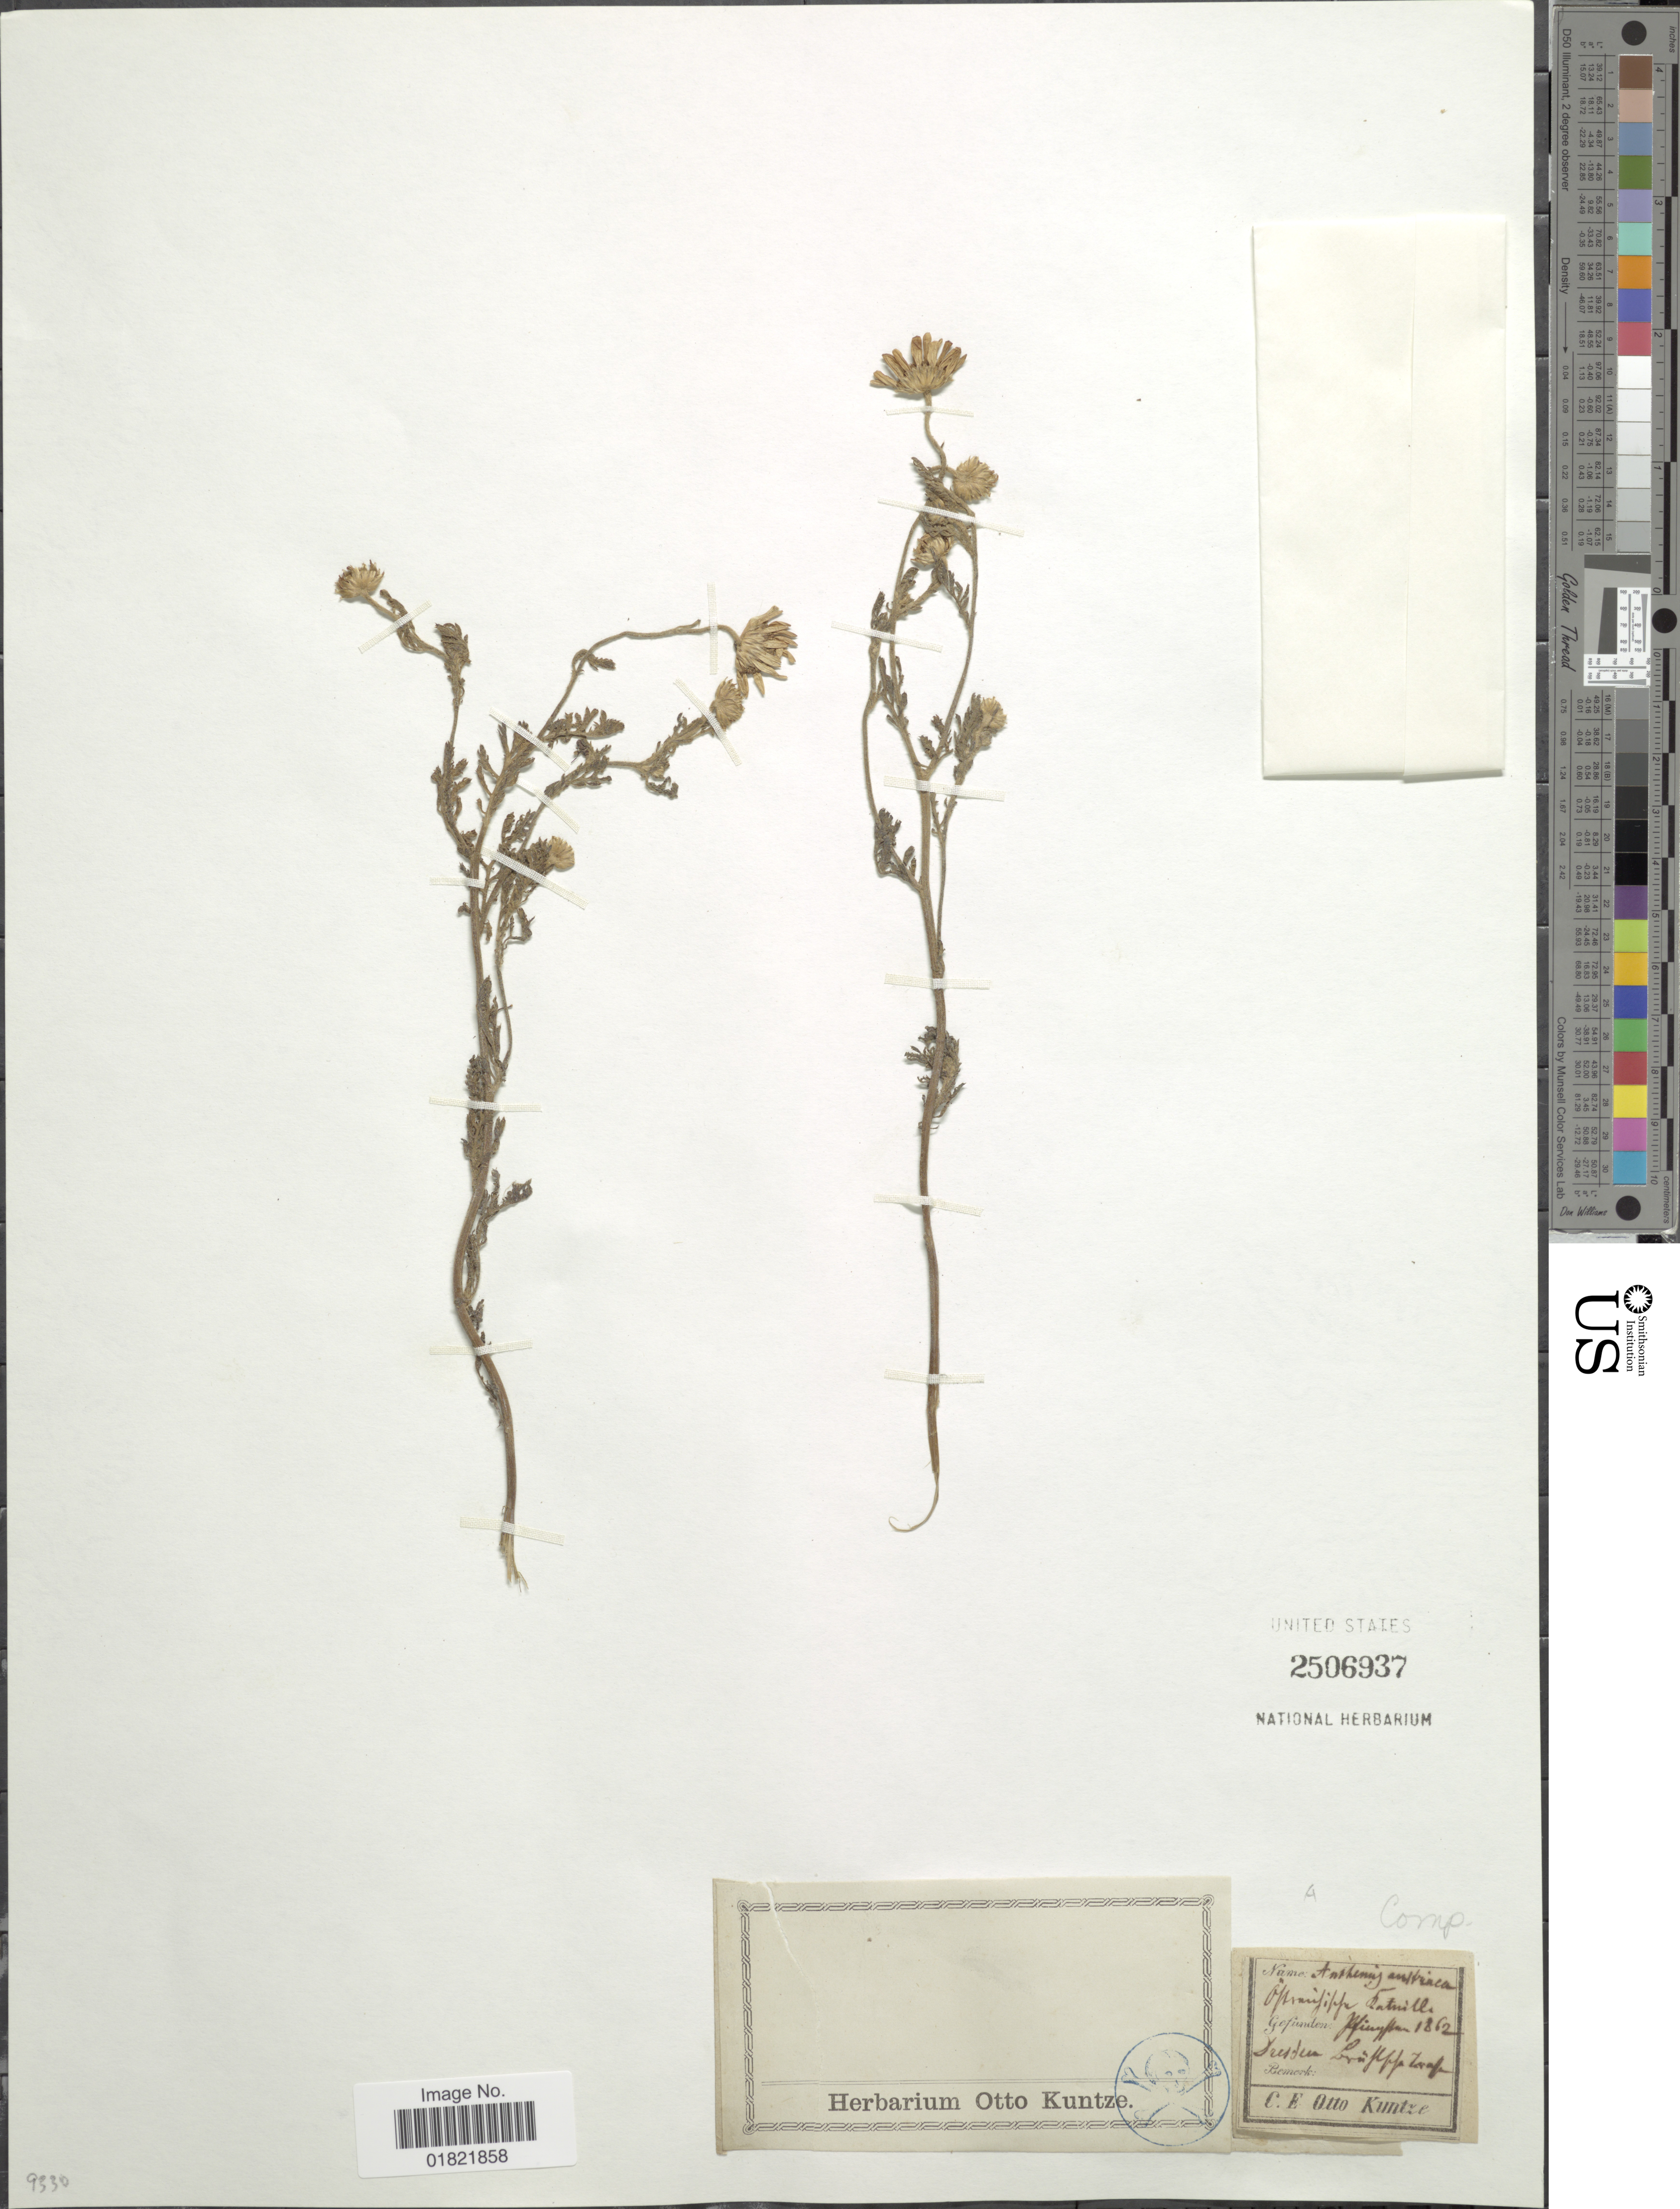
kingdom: Plantae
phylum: Tracheophyta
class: Magnoliopsida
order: Asterales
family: Asteraceae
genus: Anthemis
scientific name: Anthemis austriaca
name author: Jacq.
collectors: C.E.O. Kuntze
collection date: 1862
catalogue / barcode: US 2506937